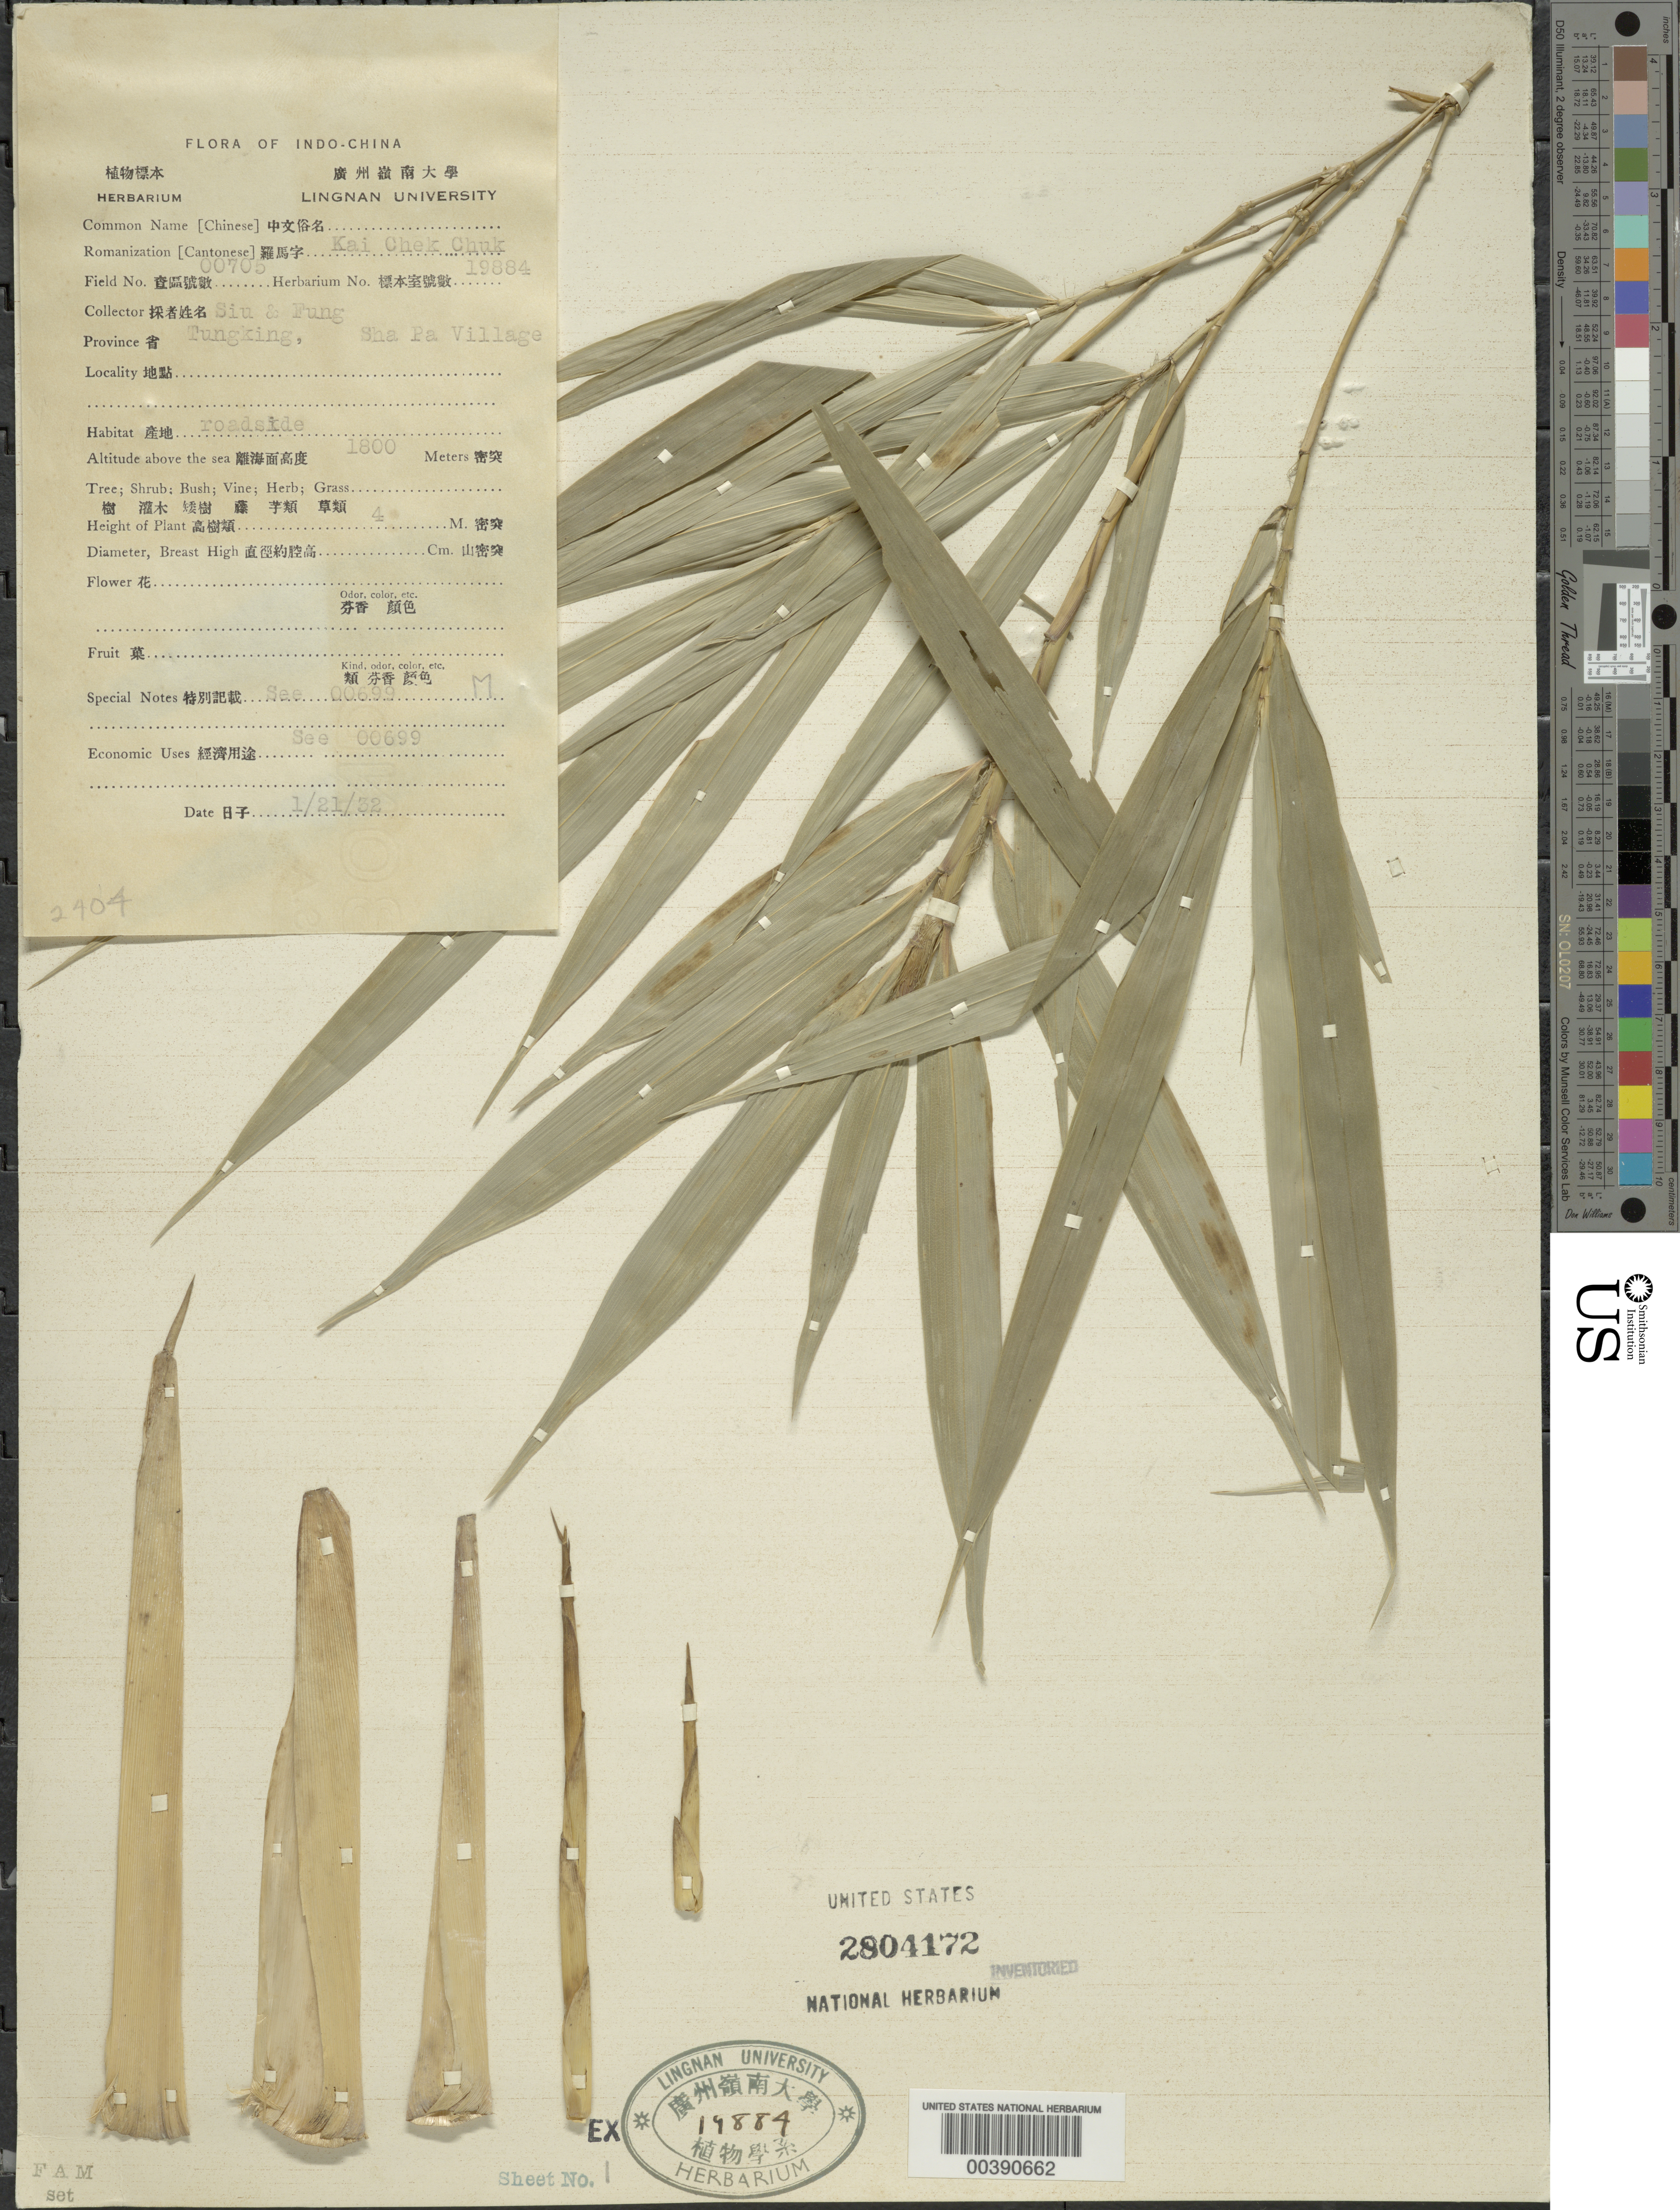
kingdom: Plantae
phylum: Tracheophyta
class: Liliopsida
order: Poales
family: Poaceae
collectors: H. L. Fung & -. Siu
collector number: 705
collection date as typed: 21 Jan 1932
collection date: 1932-01-21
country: China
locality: Tungking, sha pa village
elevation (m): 1800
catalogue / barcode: US 2804172